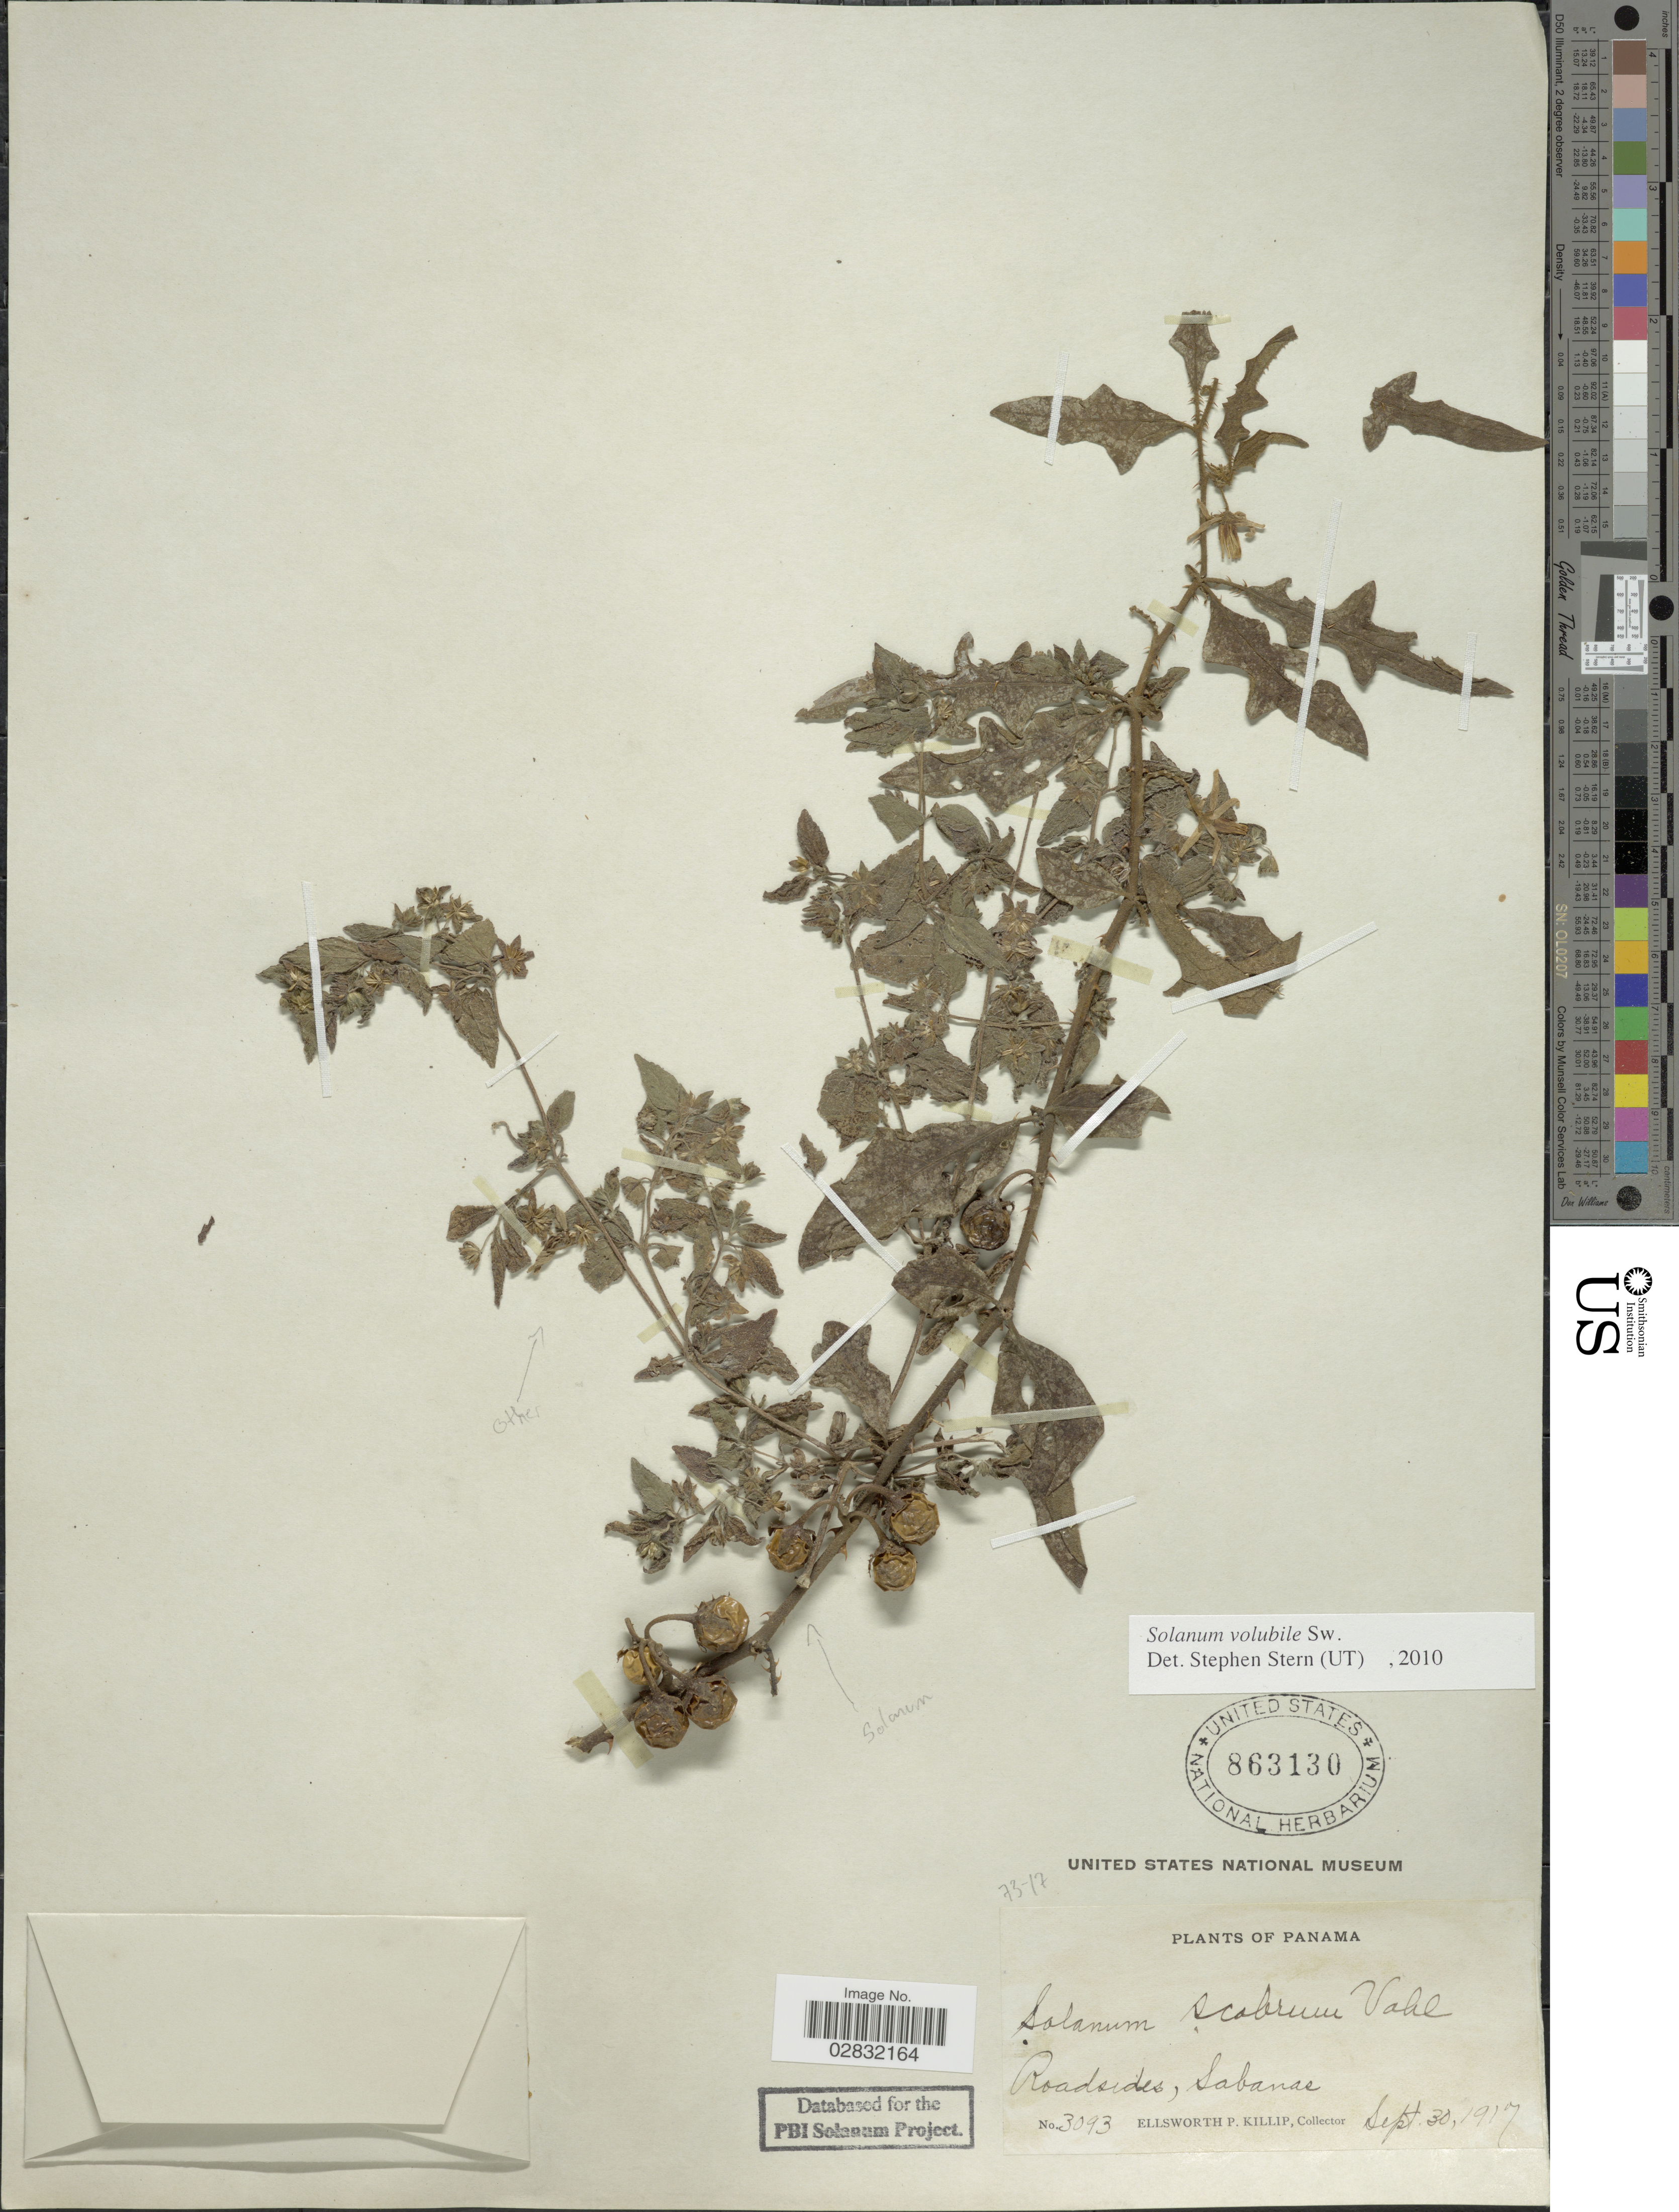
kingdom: Plantae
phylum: Tracheophyta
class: Magnoliopsida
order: Solanales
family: Solanaceae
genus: Solanum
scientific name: Solanum volubile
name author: Sw.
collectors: E. P. Killip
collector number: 3093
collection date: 1917-09-30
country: Panama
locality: Roadside, Sabanas.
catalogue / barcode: US 863130